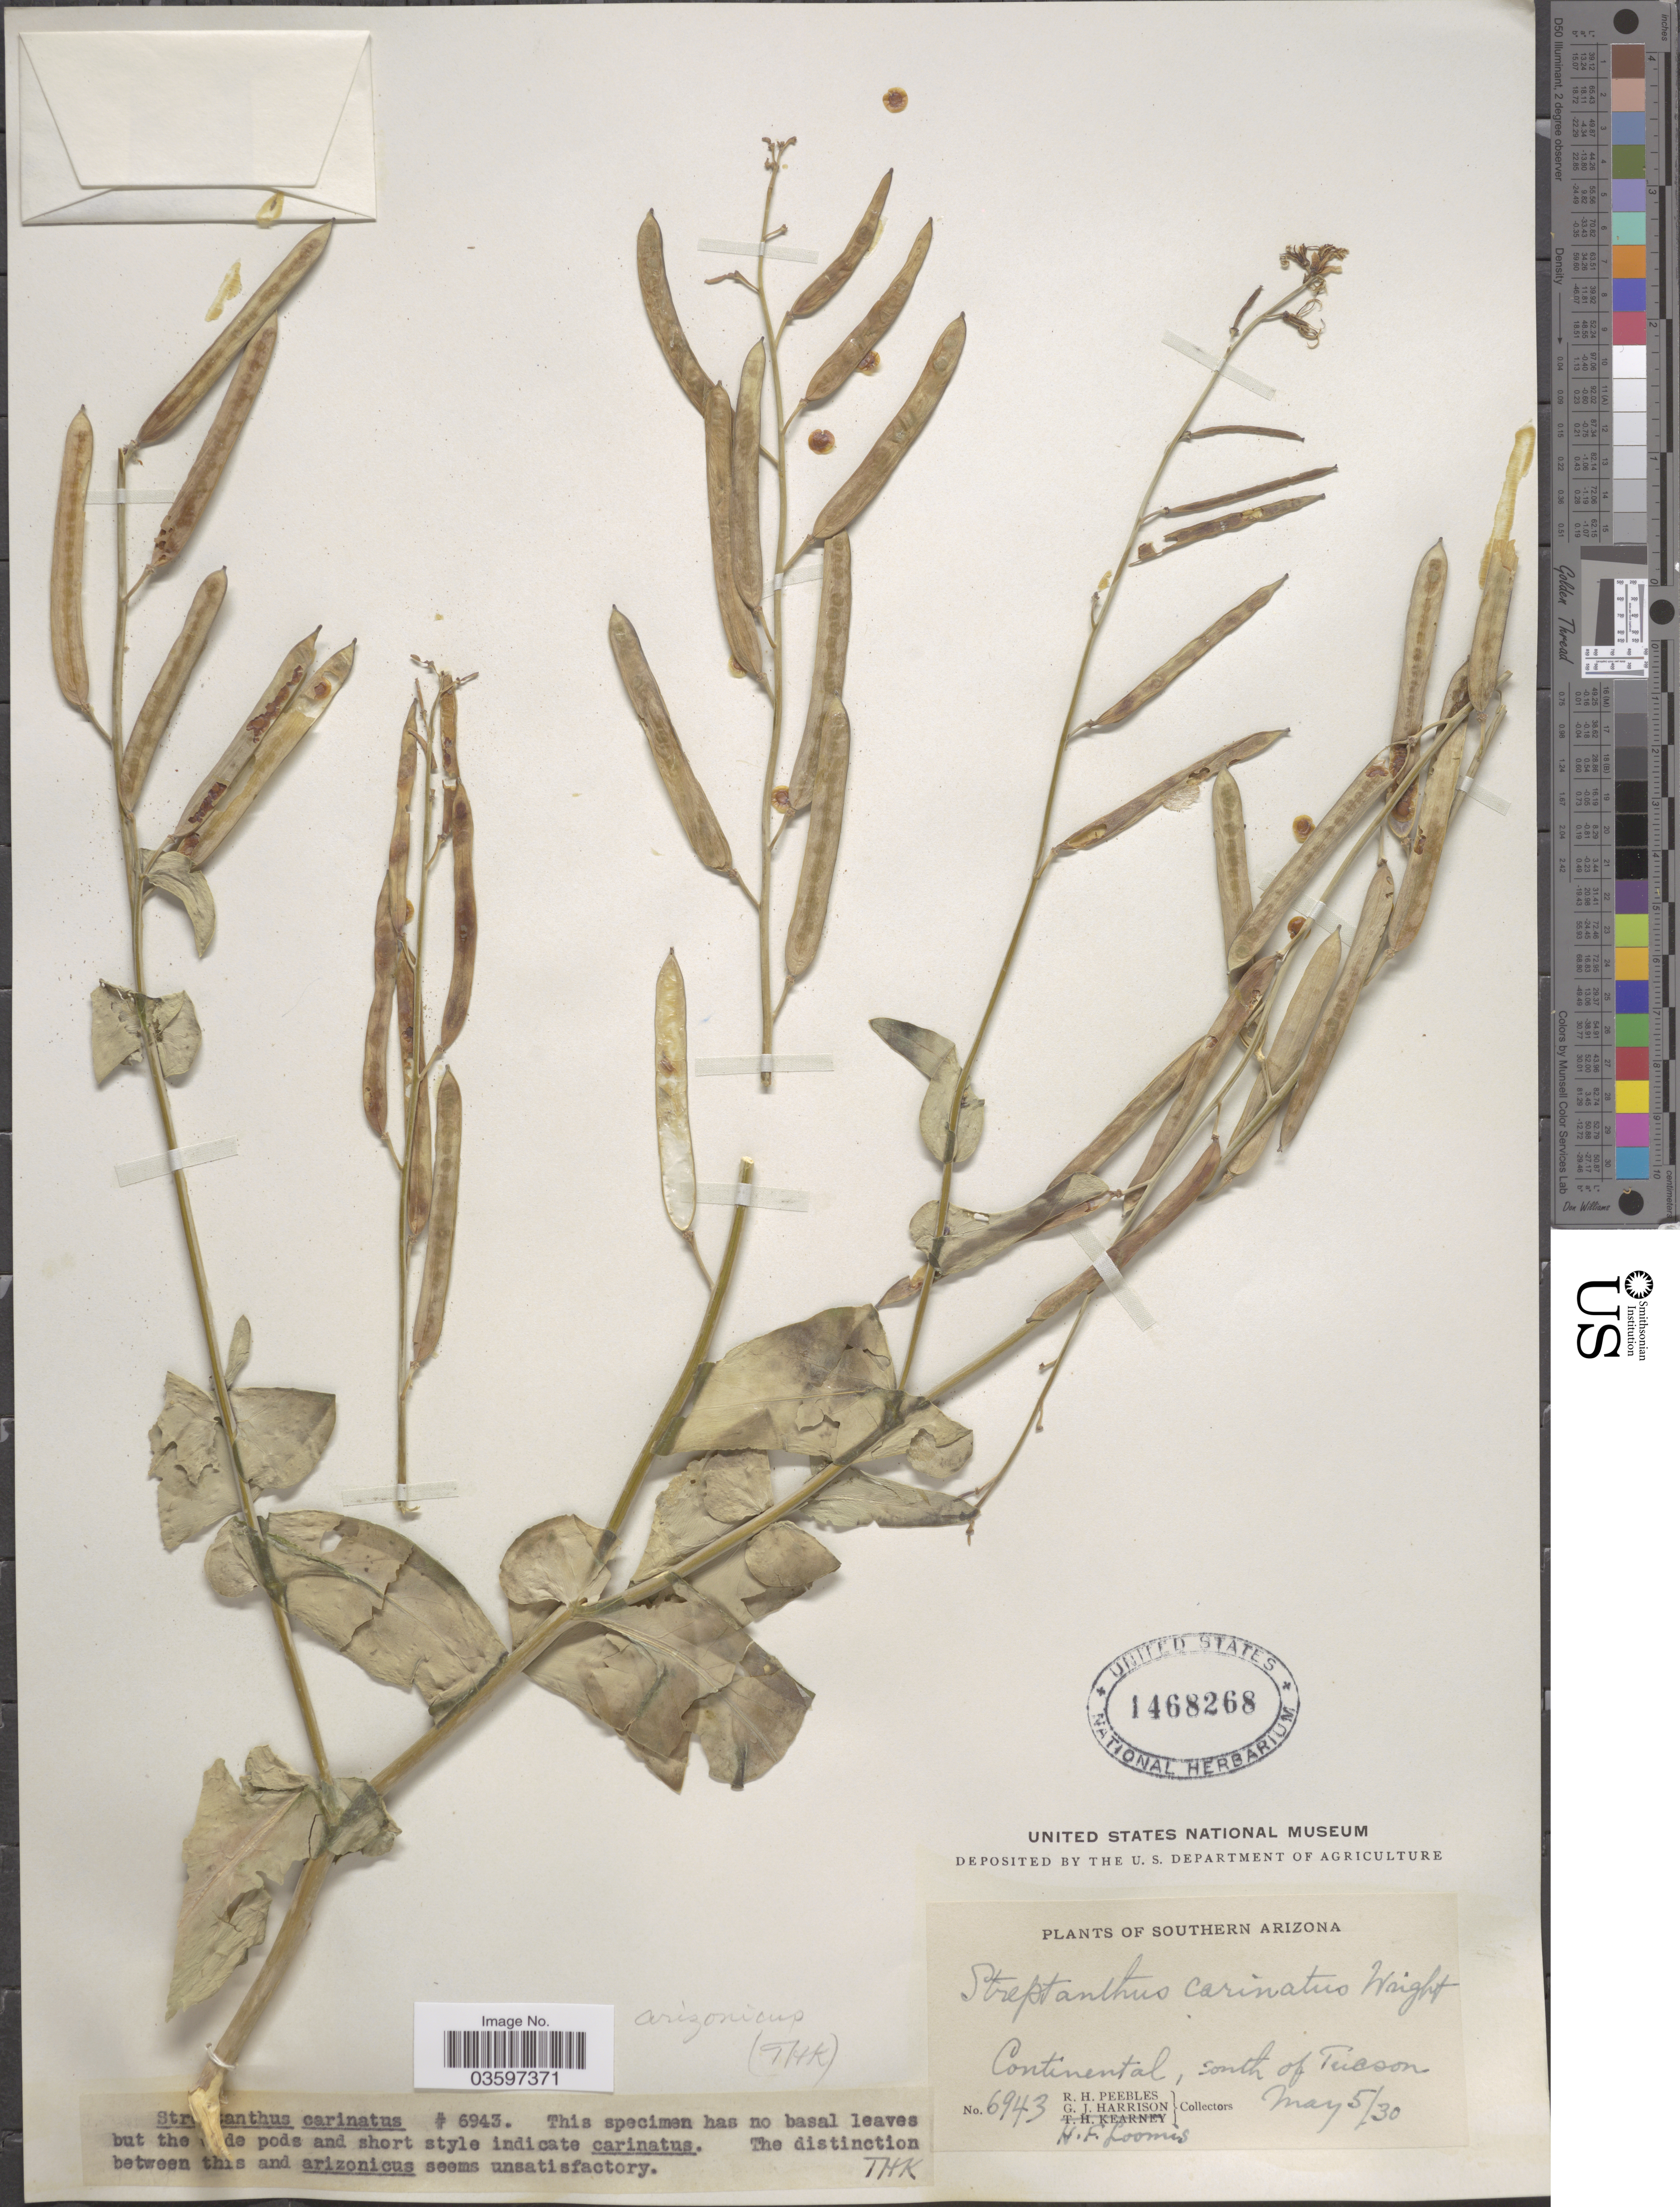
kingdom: Plantae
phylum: Tracheophyta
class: Magnoliopsida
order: Brassicales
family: Brassicaceae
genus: Streptanthus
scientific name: Streptanthus arizonicus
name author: S. Watson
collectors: R. H. Peebles, G. J. Harrison & H. F. Loomis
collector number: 6943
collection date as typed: Transcribed d/m/y: 5/5/30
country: United States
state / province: Arizona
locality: Southern Arizona. Continental, south of Tucson.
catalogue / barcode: US 1468268